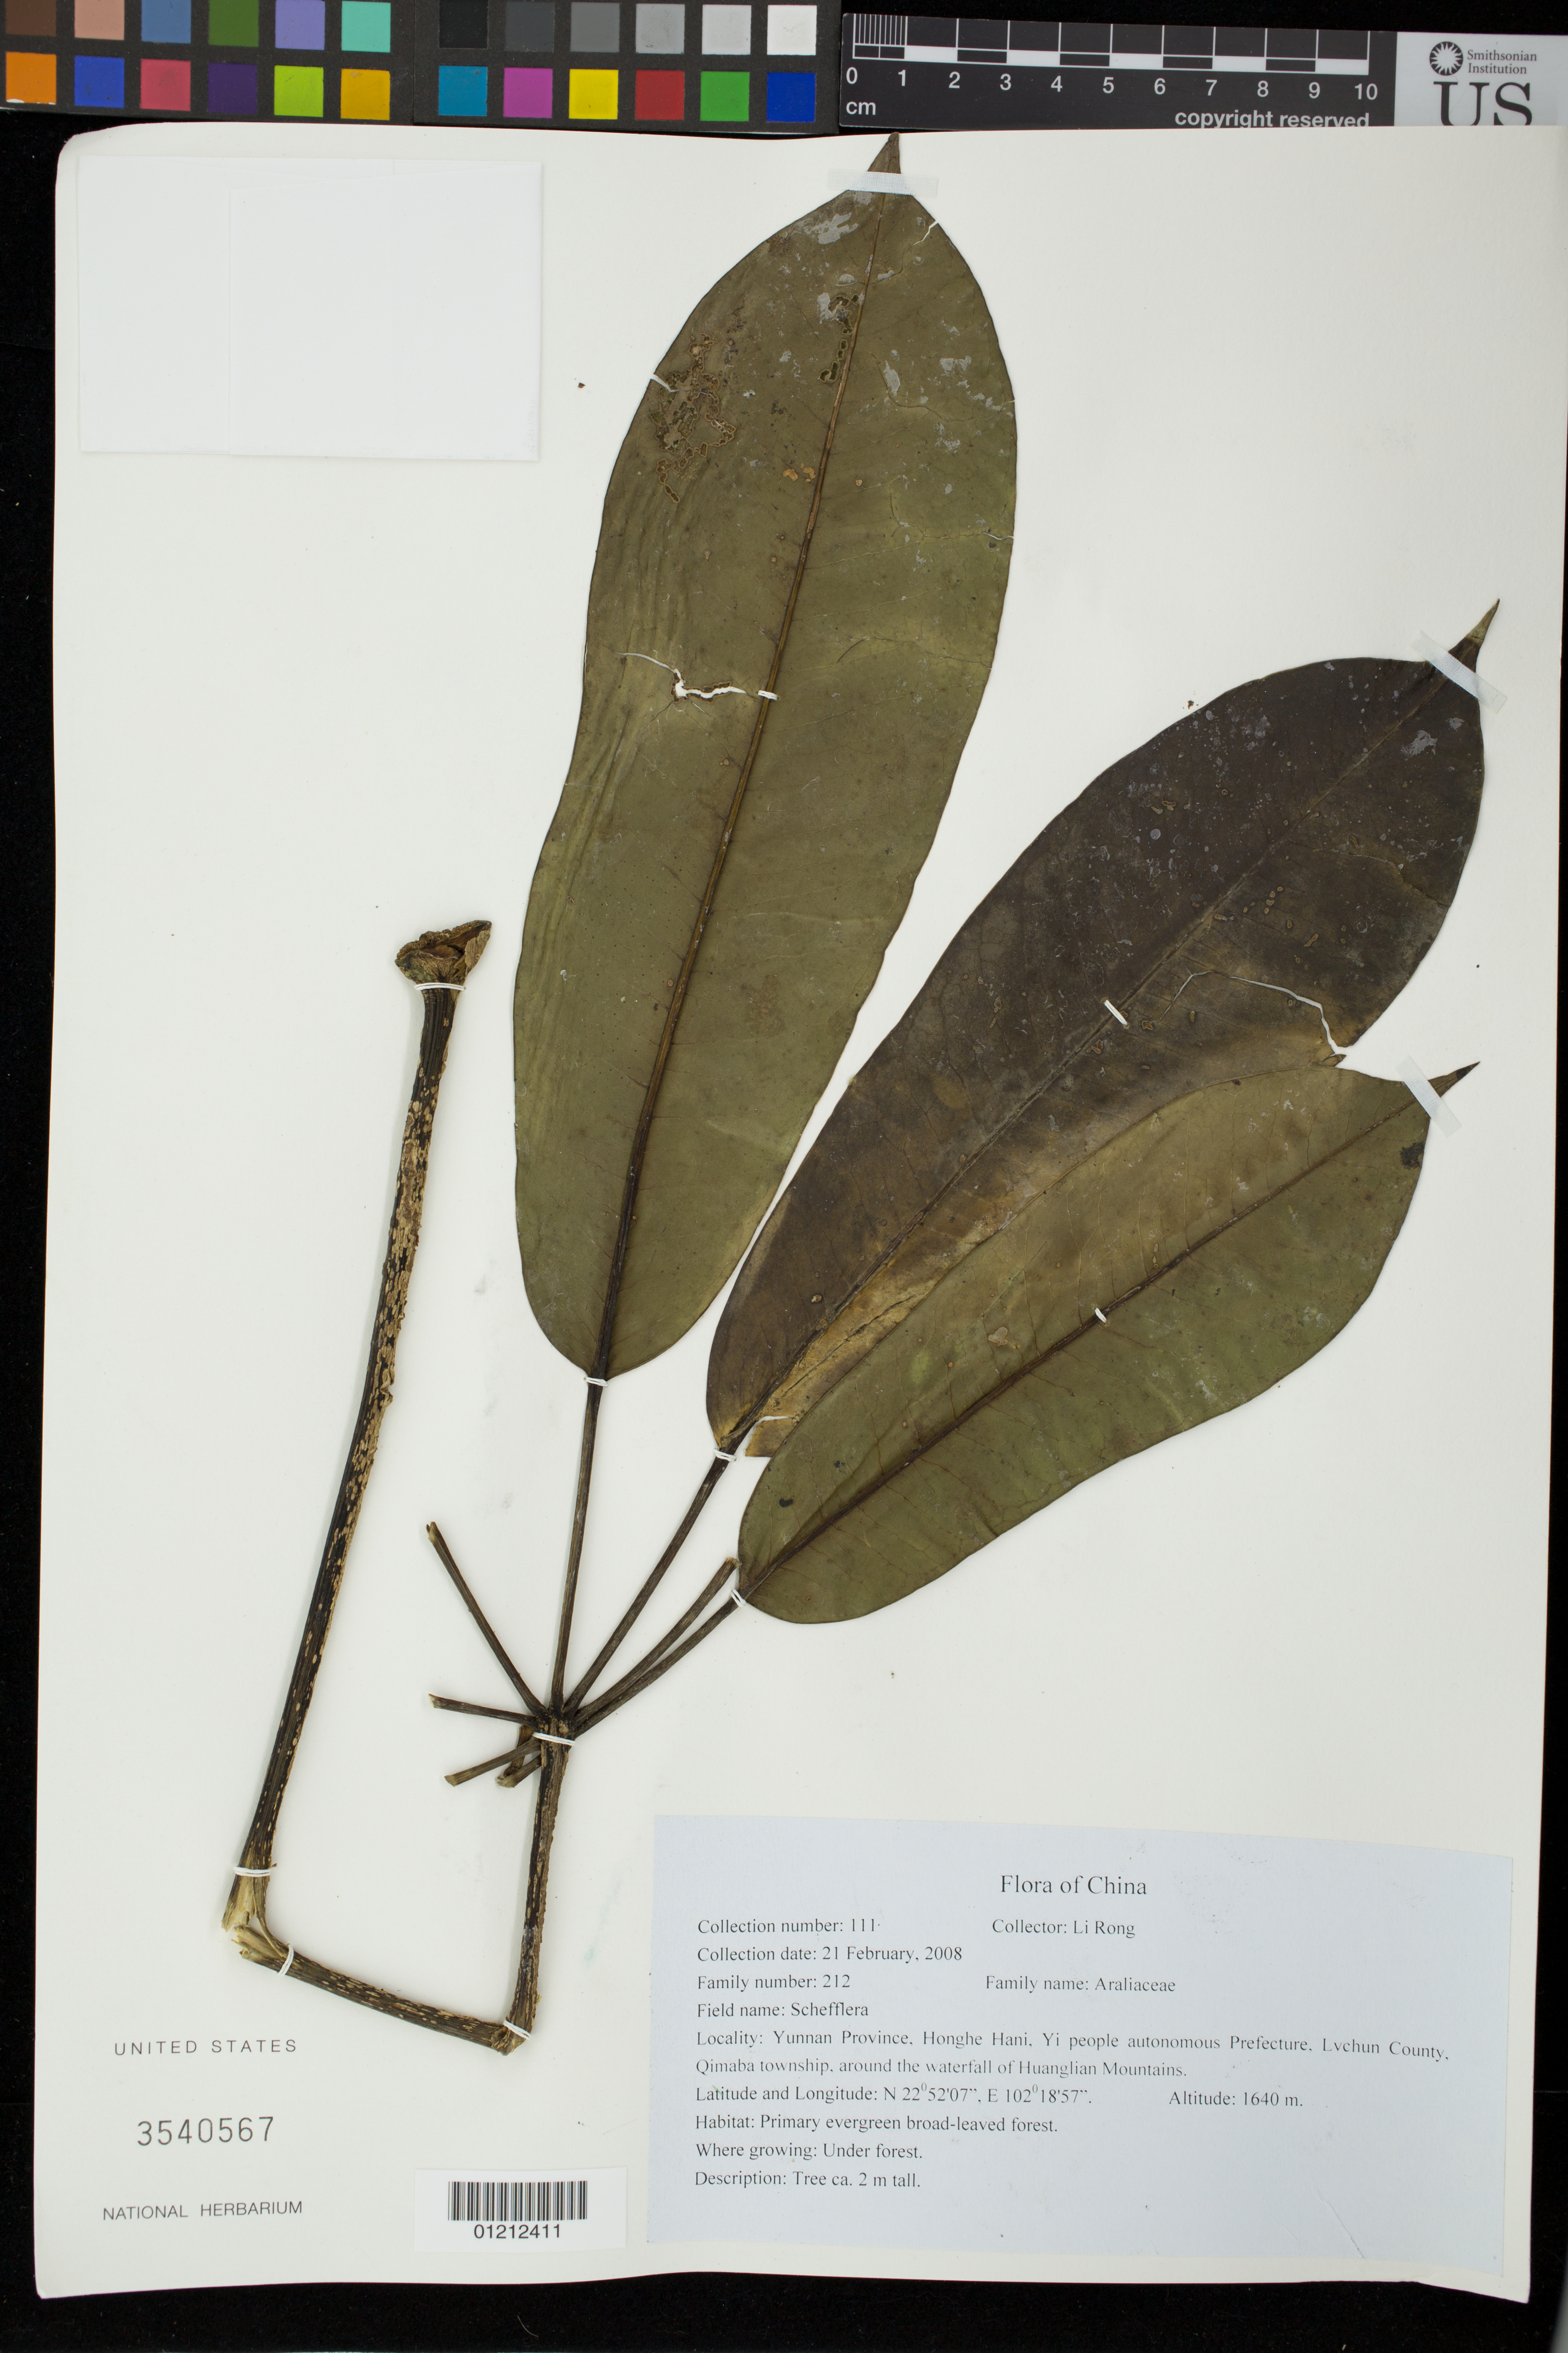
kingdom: Plantae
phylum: Tracheophyta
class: Magnoliopsida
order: Apiales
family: Araliaceae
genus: Schefflera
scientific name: Schefflera sp.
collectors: R. Li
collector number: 111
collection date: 2008-02-21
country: China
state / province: Yunnan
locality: Honghe Hani, Yi people autonomous Prefecture, Lychun County, Qimaba township, around the waterfall of Huanglian Mountains.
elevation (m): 1640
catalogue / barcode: US 3540567